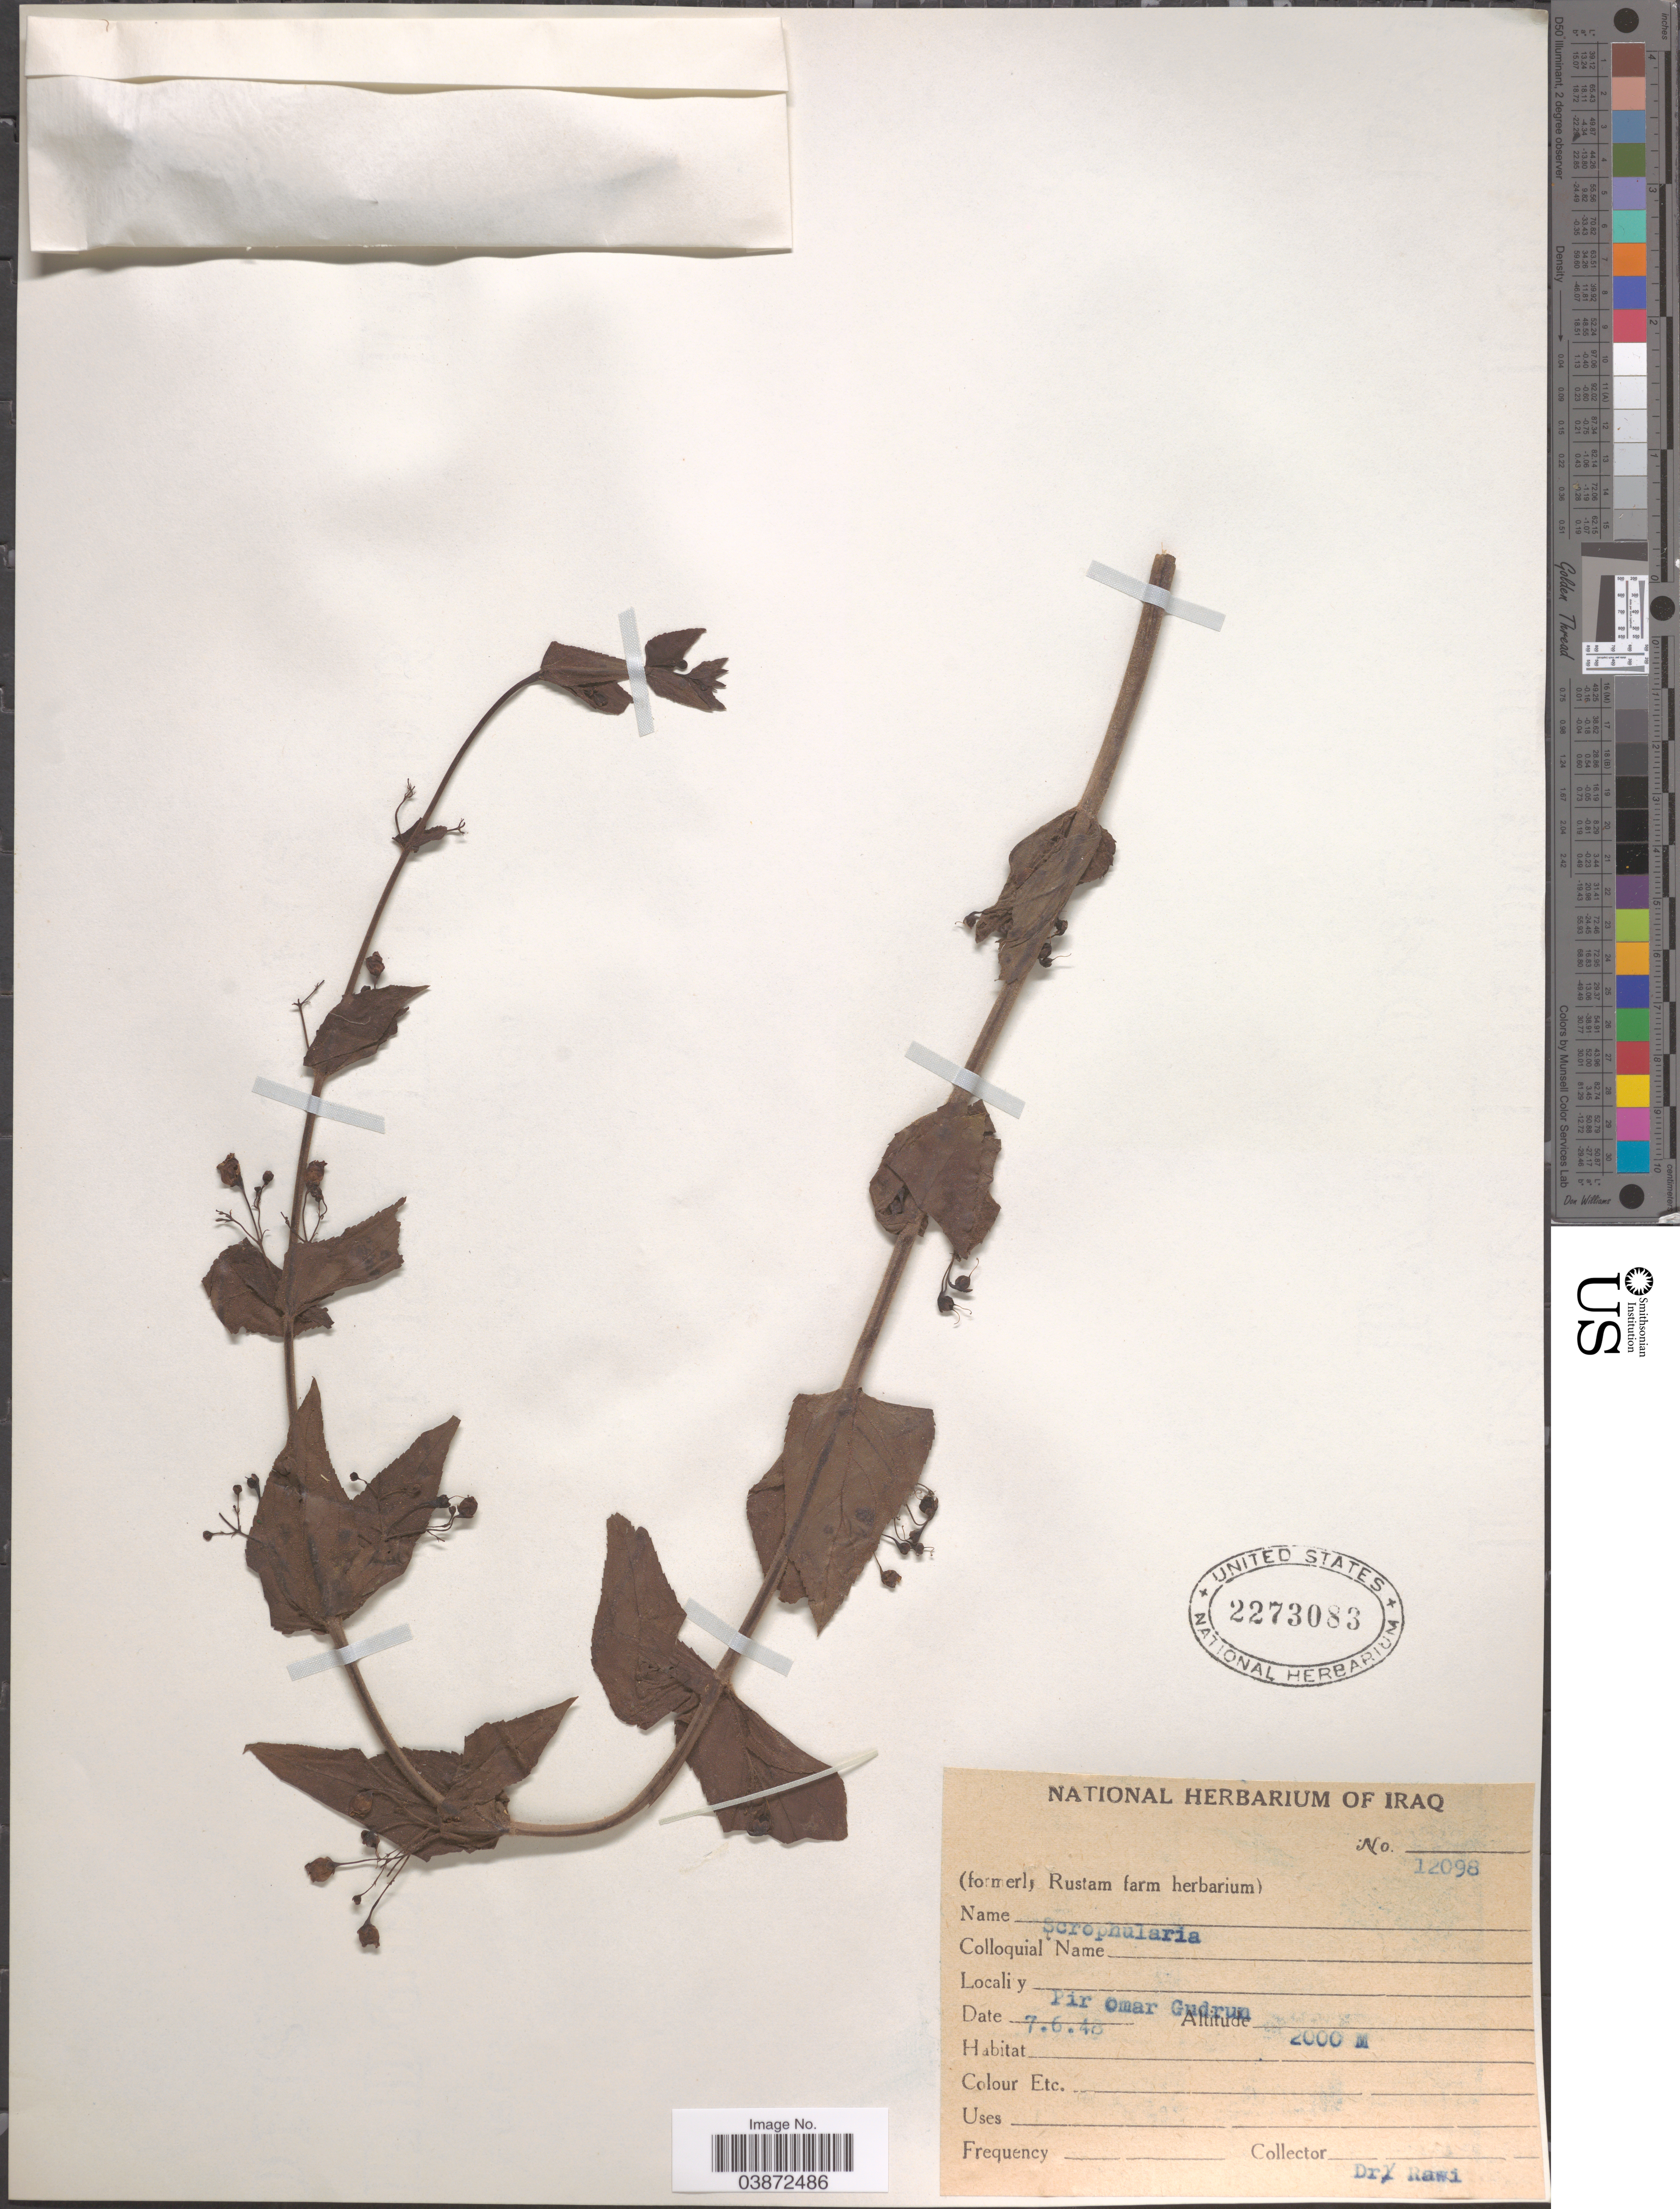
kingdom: Plantae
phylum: Tracheophyta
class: Magnoliopsida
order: Lamiales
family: Scrophulariaceae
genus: Scrophularia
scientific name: Scrophularia sp.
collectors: -. Rawi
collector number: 12098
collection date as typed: Transcribed d/m/y: 7/6/48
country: Iraq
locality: Pir Oma Gudrun.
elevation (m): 2000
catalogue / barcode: US 2273083